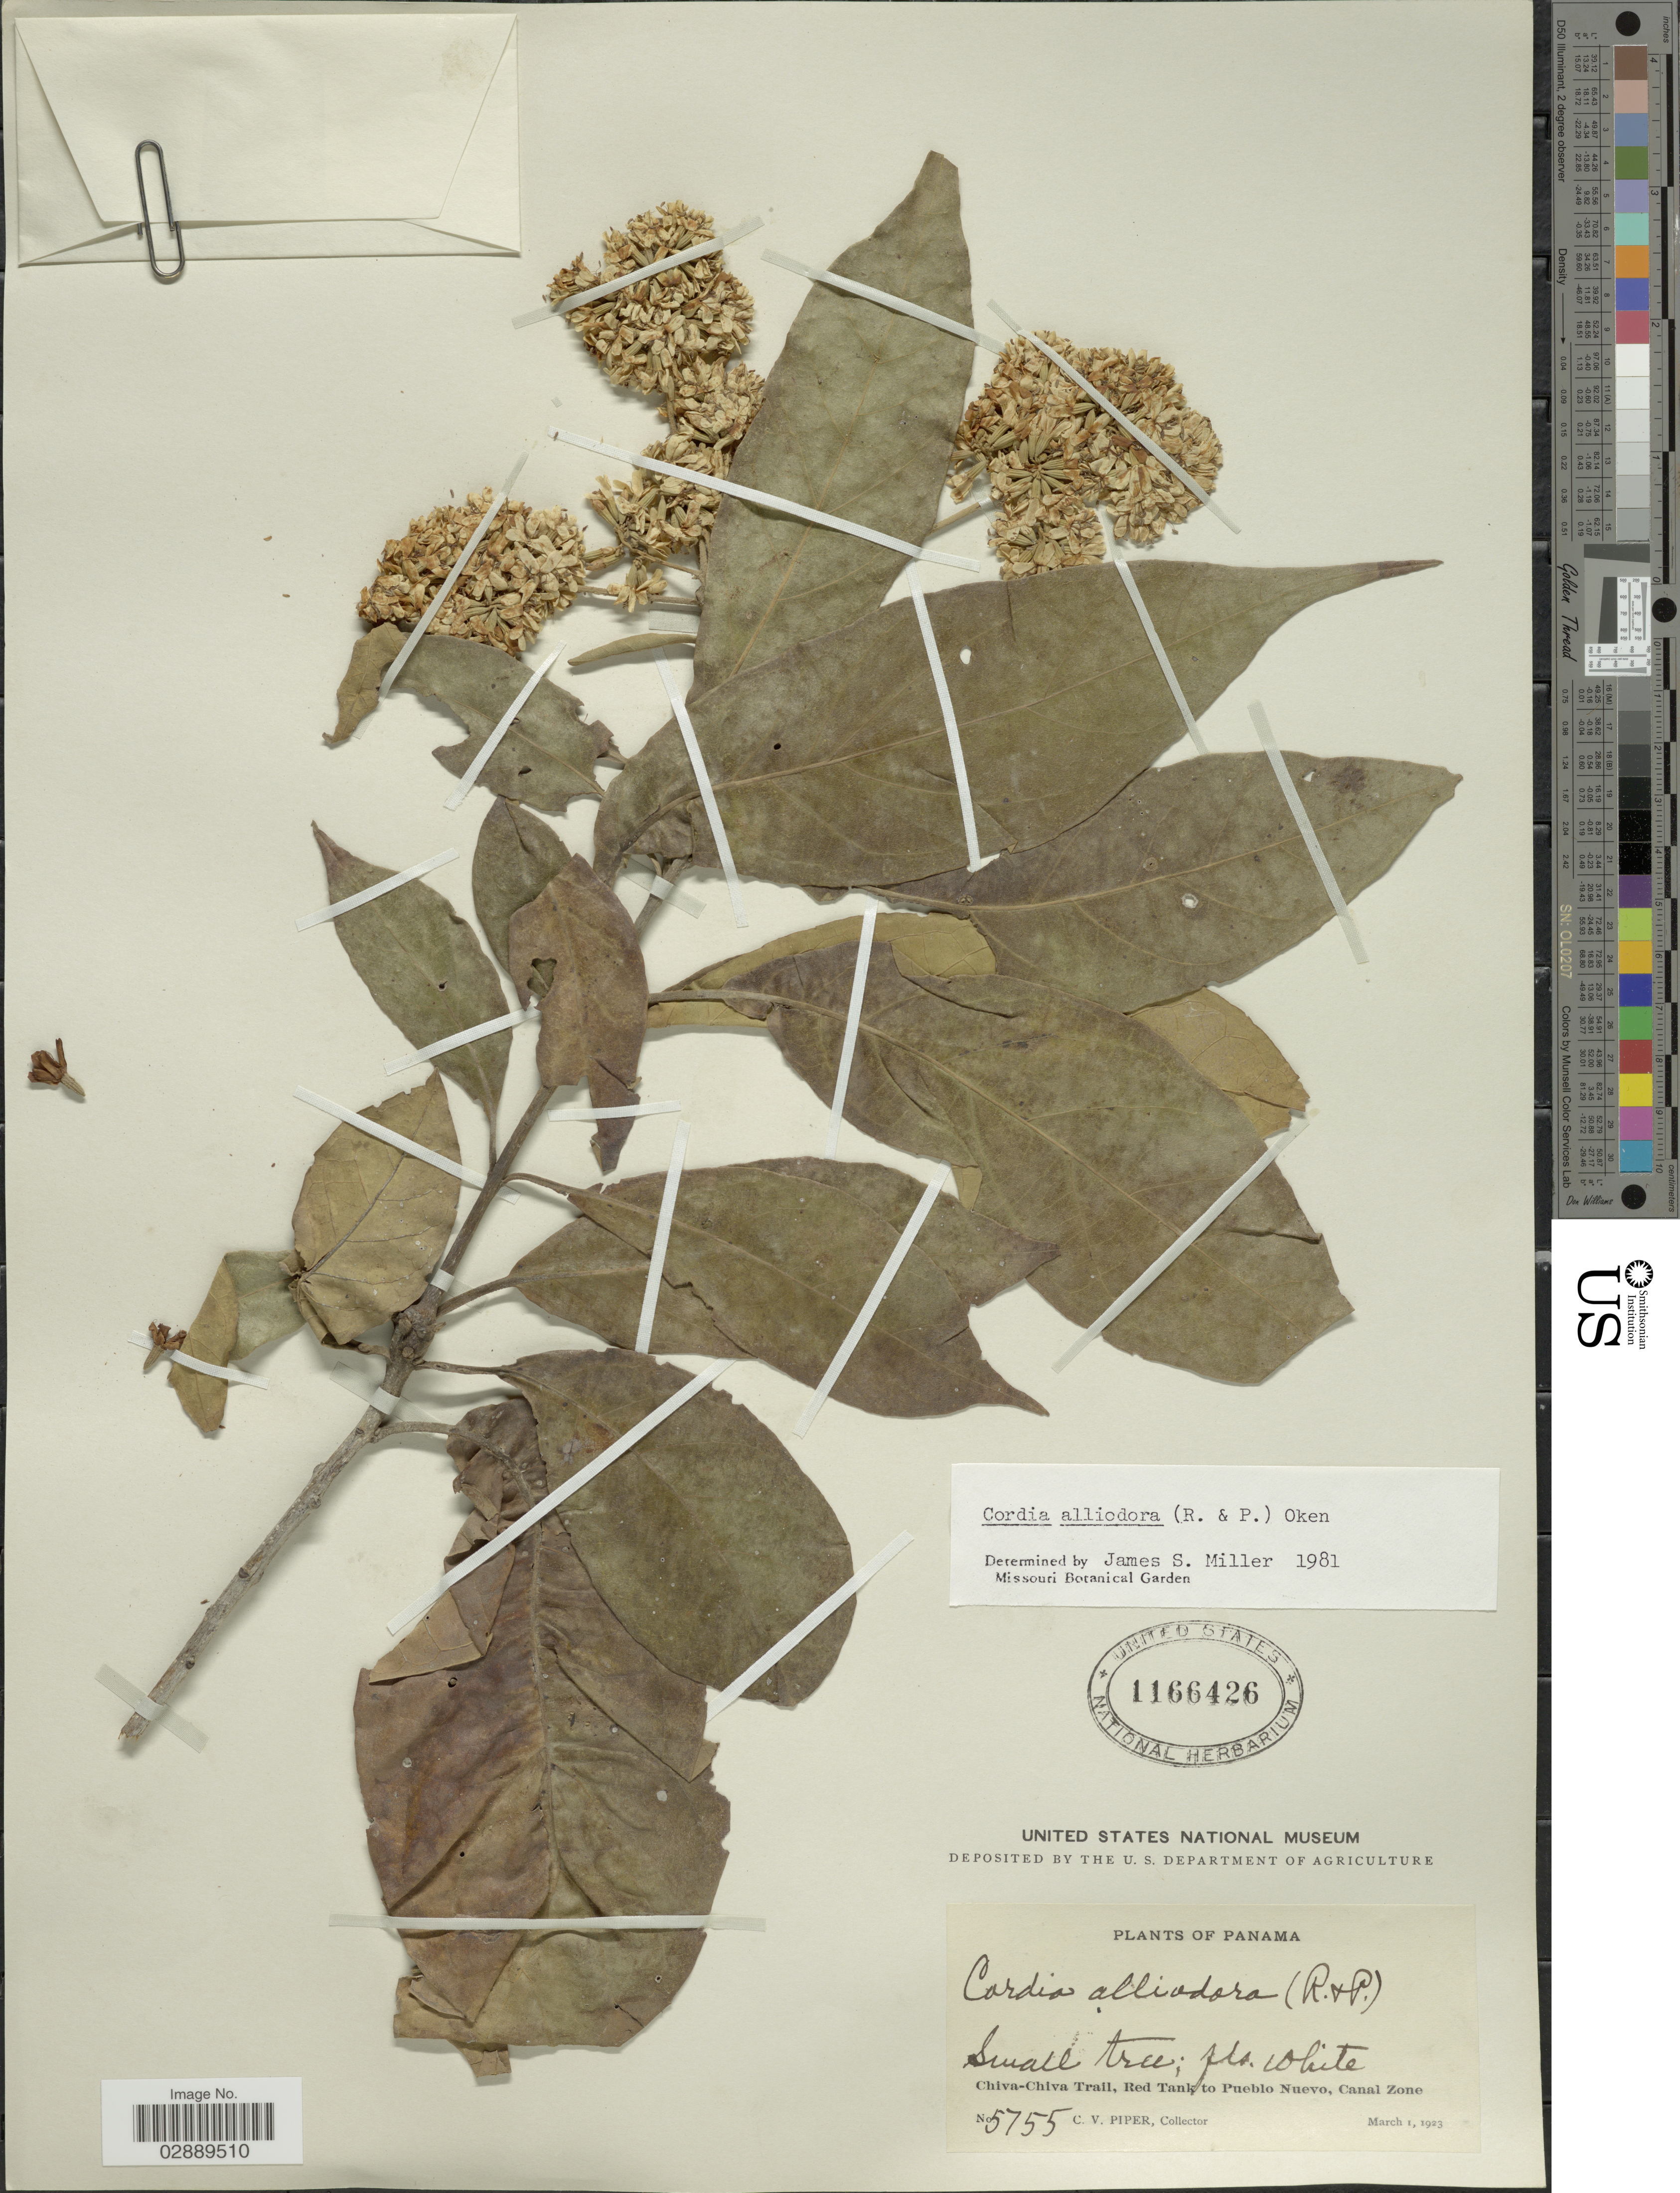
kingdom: Plantae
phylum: Tracheophyta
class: Magnoliopsida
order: Boraginales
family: Cordiaceae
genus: Cordia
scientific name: Cordia alliodora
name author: (Ruiz & Pav.) Oken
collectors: C. V. Piper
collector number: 5755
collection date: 1923-03-01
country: Panama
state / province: Panamá / Panamá Oeste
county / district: Canal Zone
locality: Chiva-Chiva Trail, Red Tank to Pueblo Nuevo.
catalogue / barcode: US 1166426